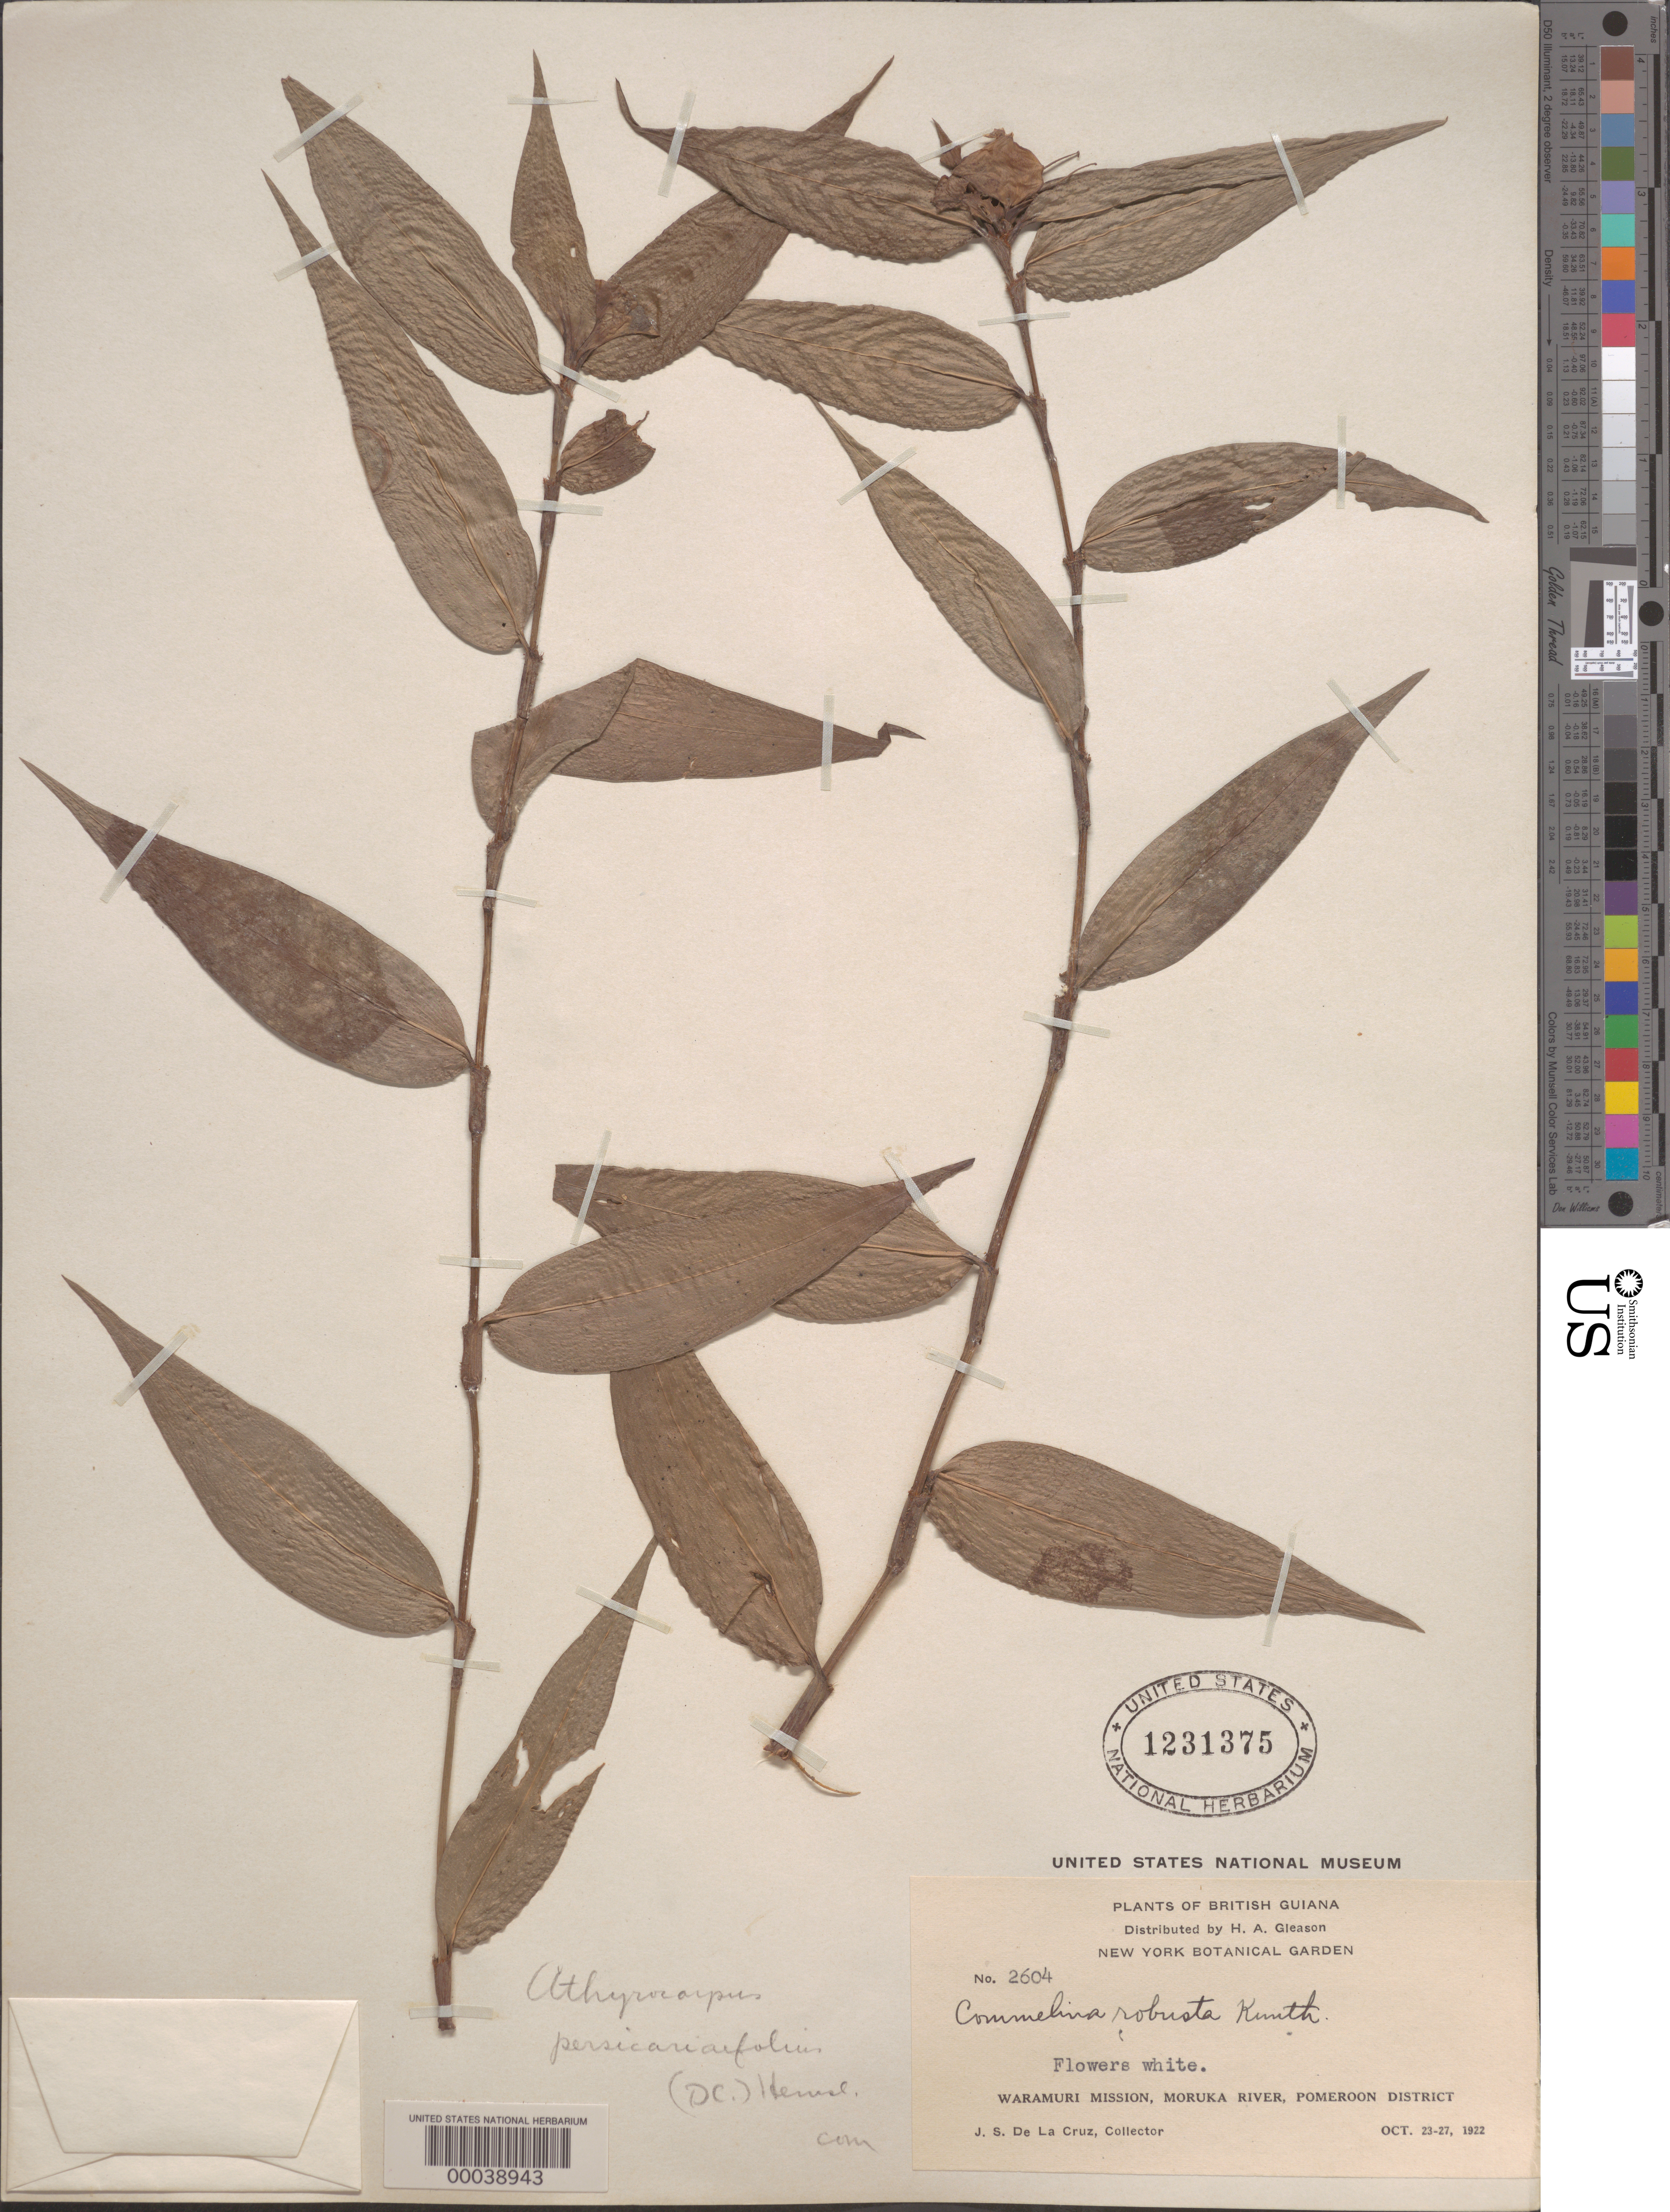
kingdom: Plantae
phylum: Tracheophyta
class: Liliopsida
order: Commelinales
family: Commelinaceae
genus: Commelina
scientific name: Commelina rufipes var. glabrata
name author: (D.R. Hunt) Faden & D.R. Hunt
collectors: J. S. de la Cruz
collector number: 2604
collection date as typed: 23 Oct 1922 to 27 Oct 1922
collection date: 1922-10-23/1922-10-27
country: Guyana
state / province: Pomeroon-Supenaam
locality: Waramuri mission, moruka river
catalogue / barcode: US 1231375